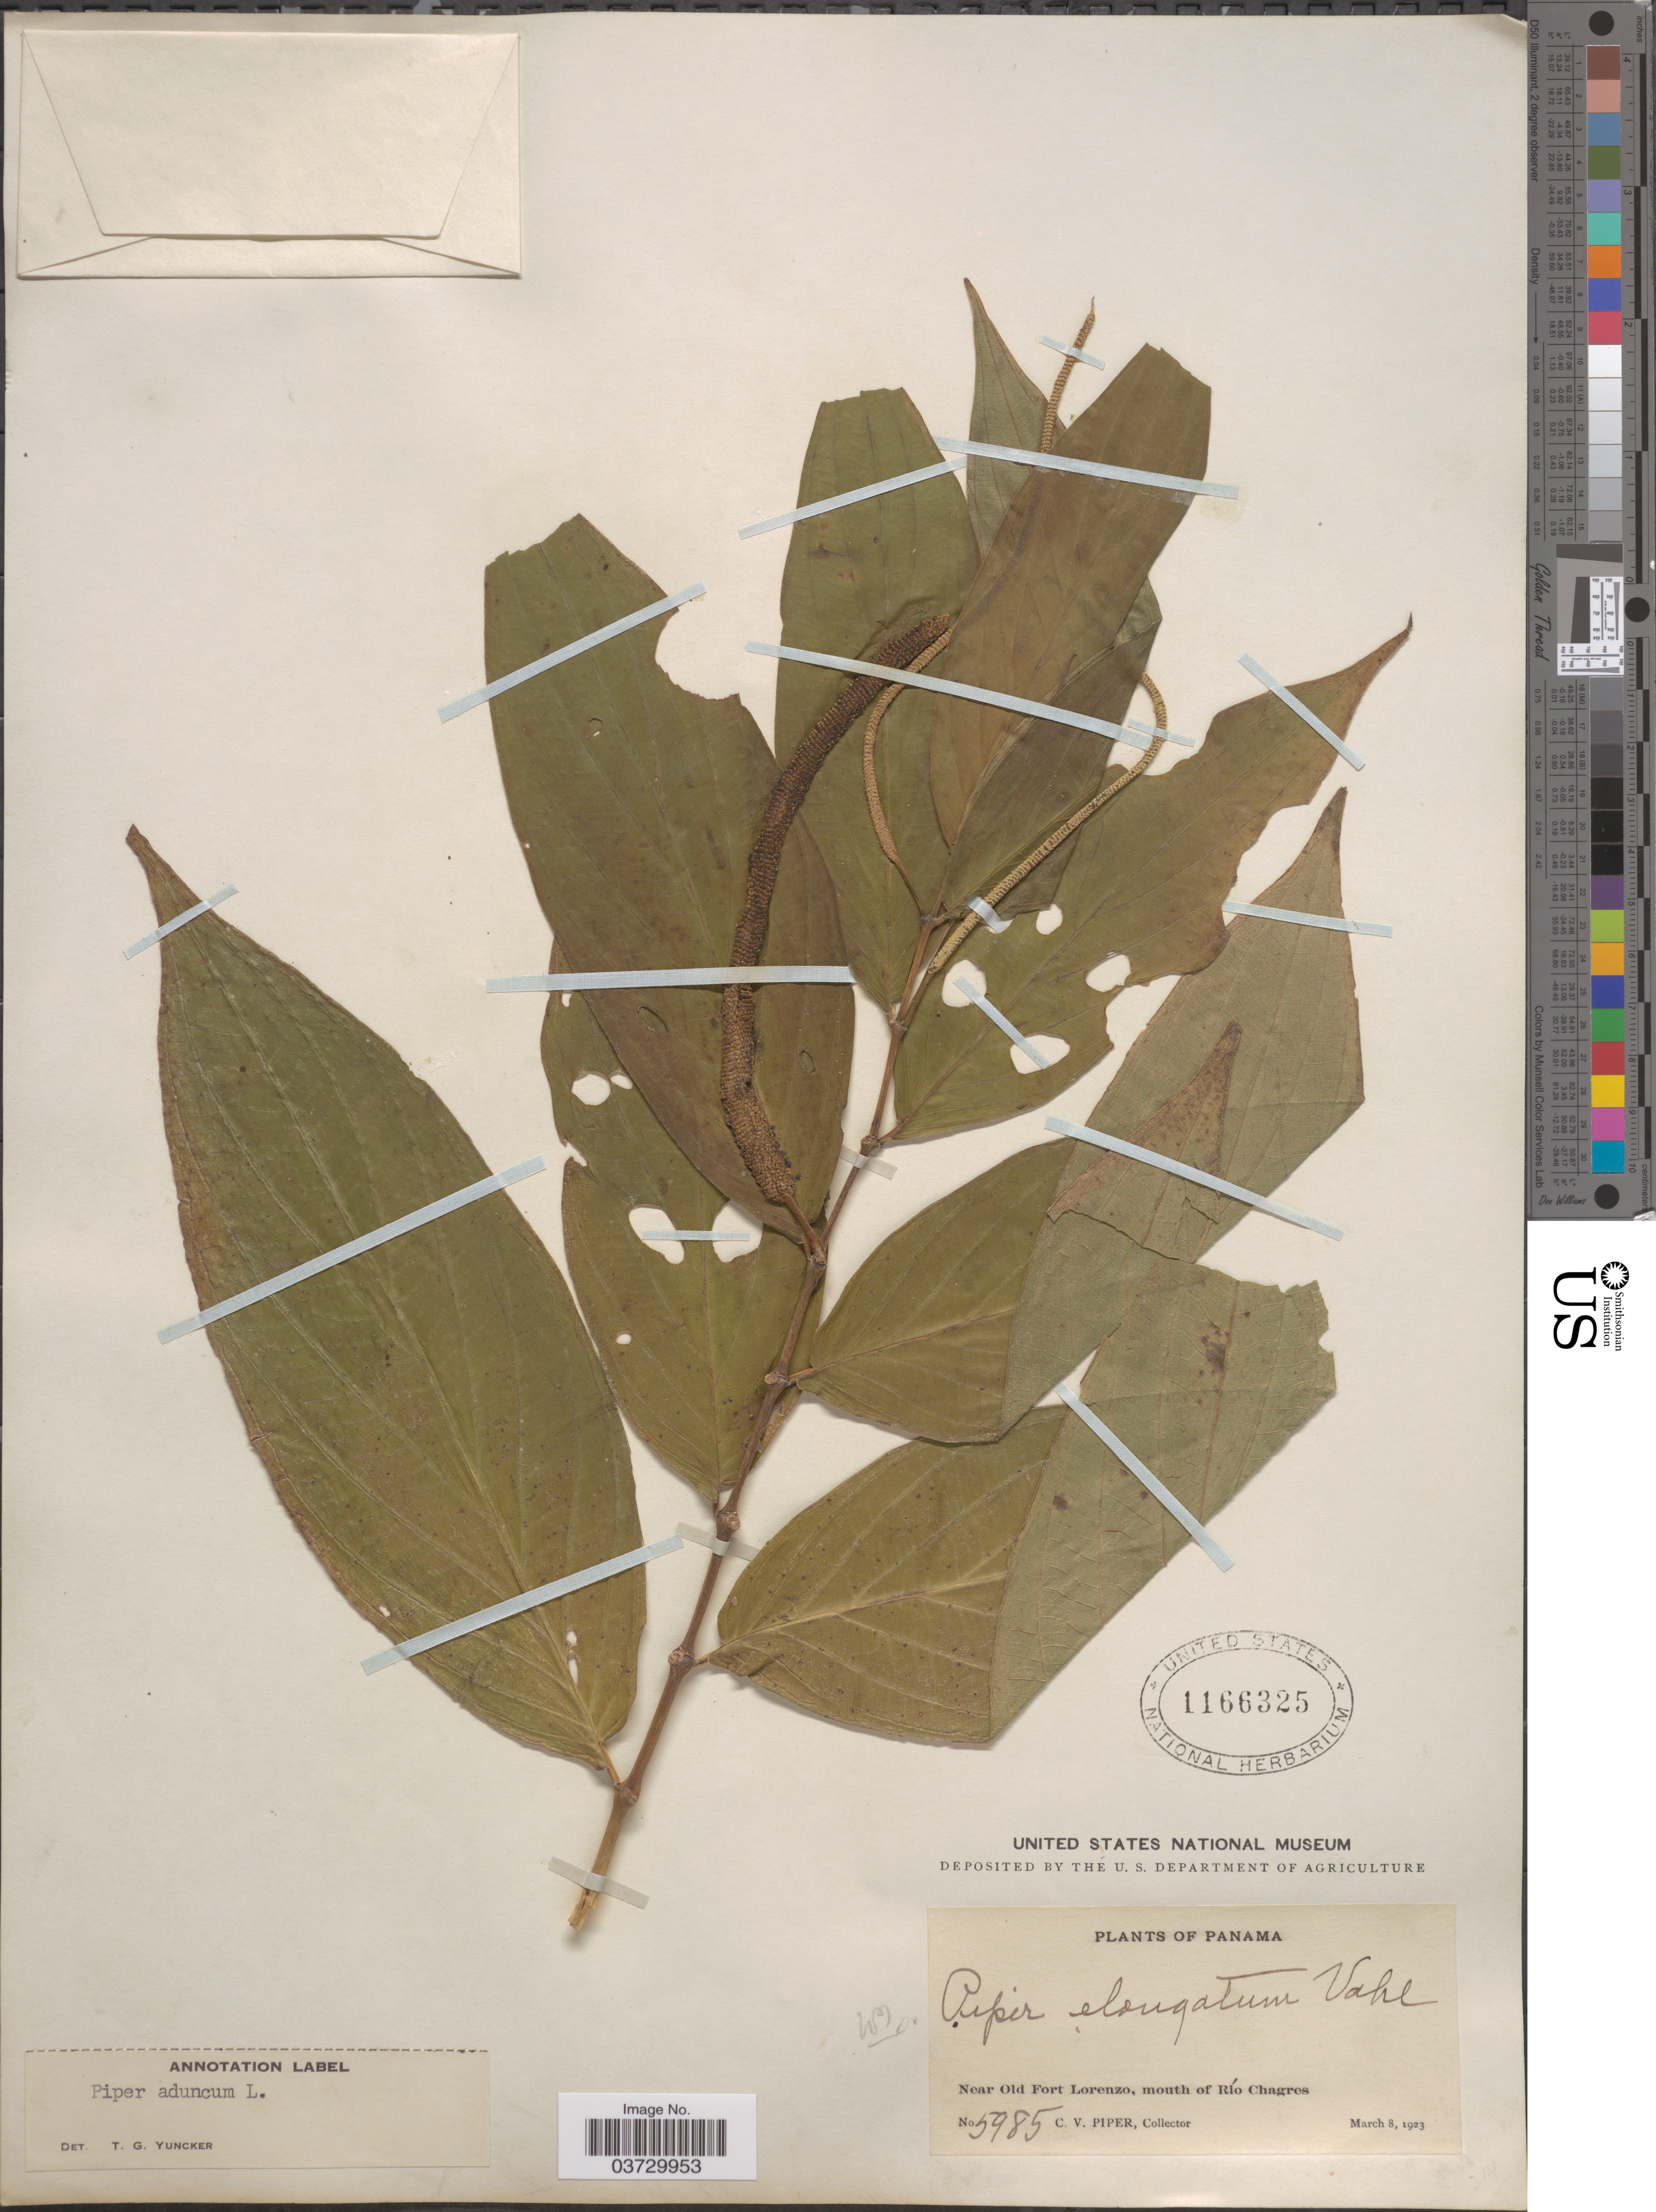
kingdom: Plantae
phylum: Tracheophyta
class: Magnoliopsida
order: Piperales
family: Piperaceae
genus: Piper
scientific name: Piper aduncum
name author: L.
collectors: C. V. Piper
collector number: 5985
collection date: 1923-03-08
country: Panama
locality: Near Old Fort Lorenzo, mouth of Río Chagres.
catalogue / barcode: US 1166325